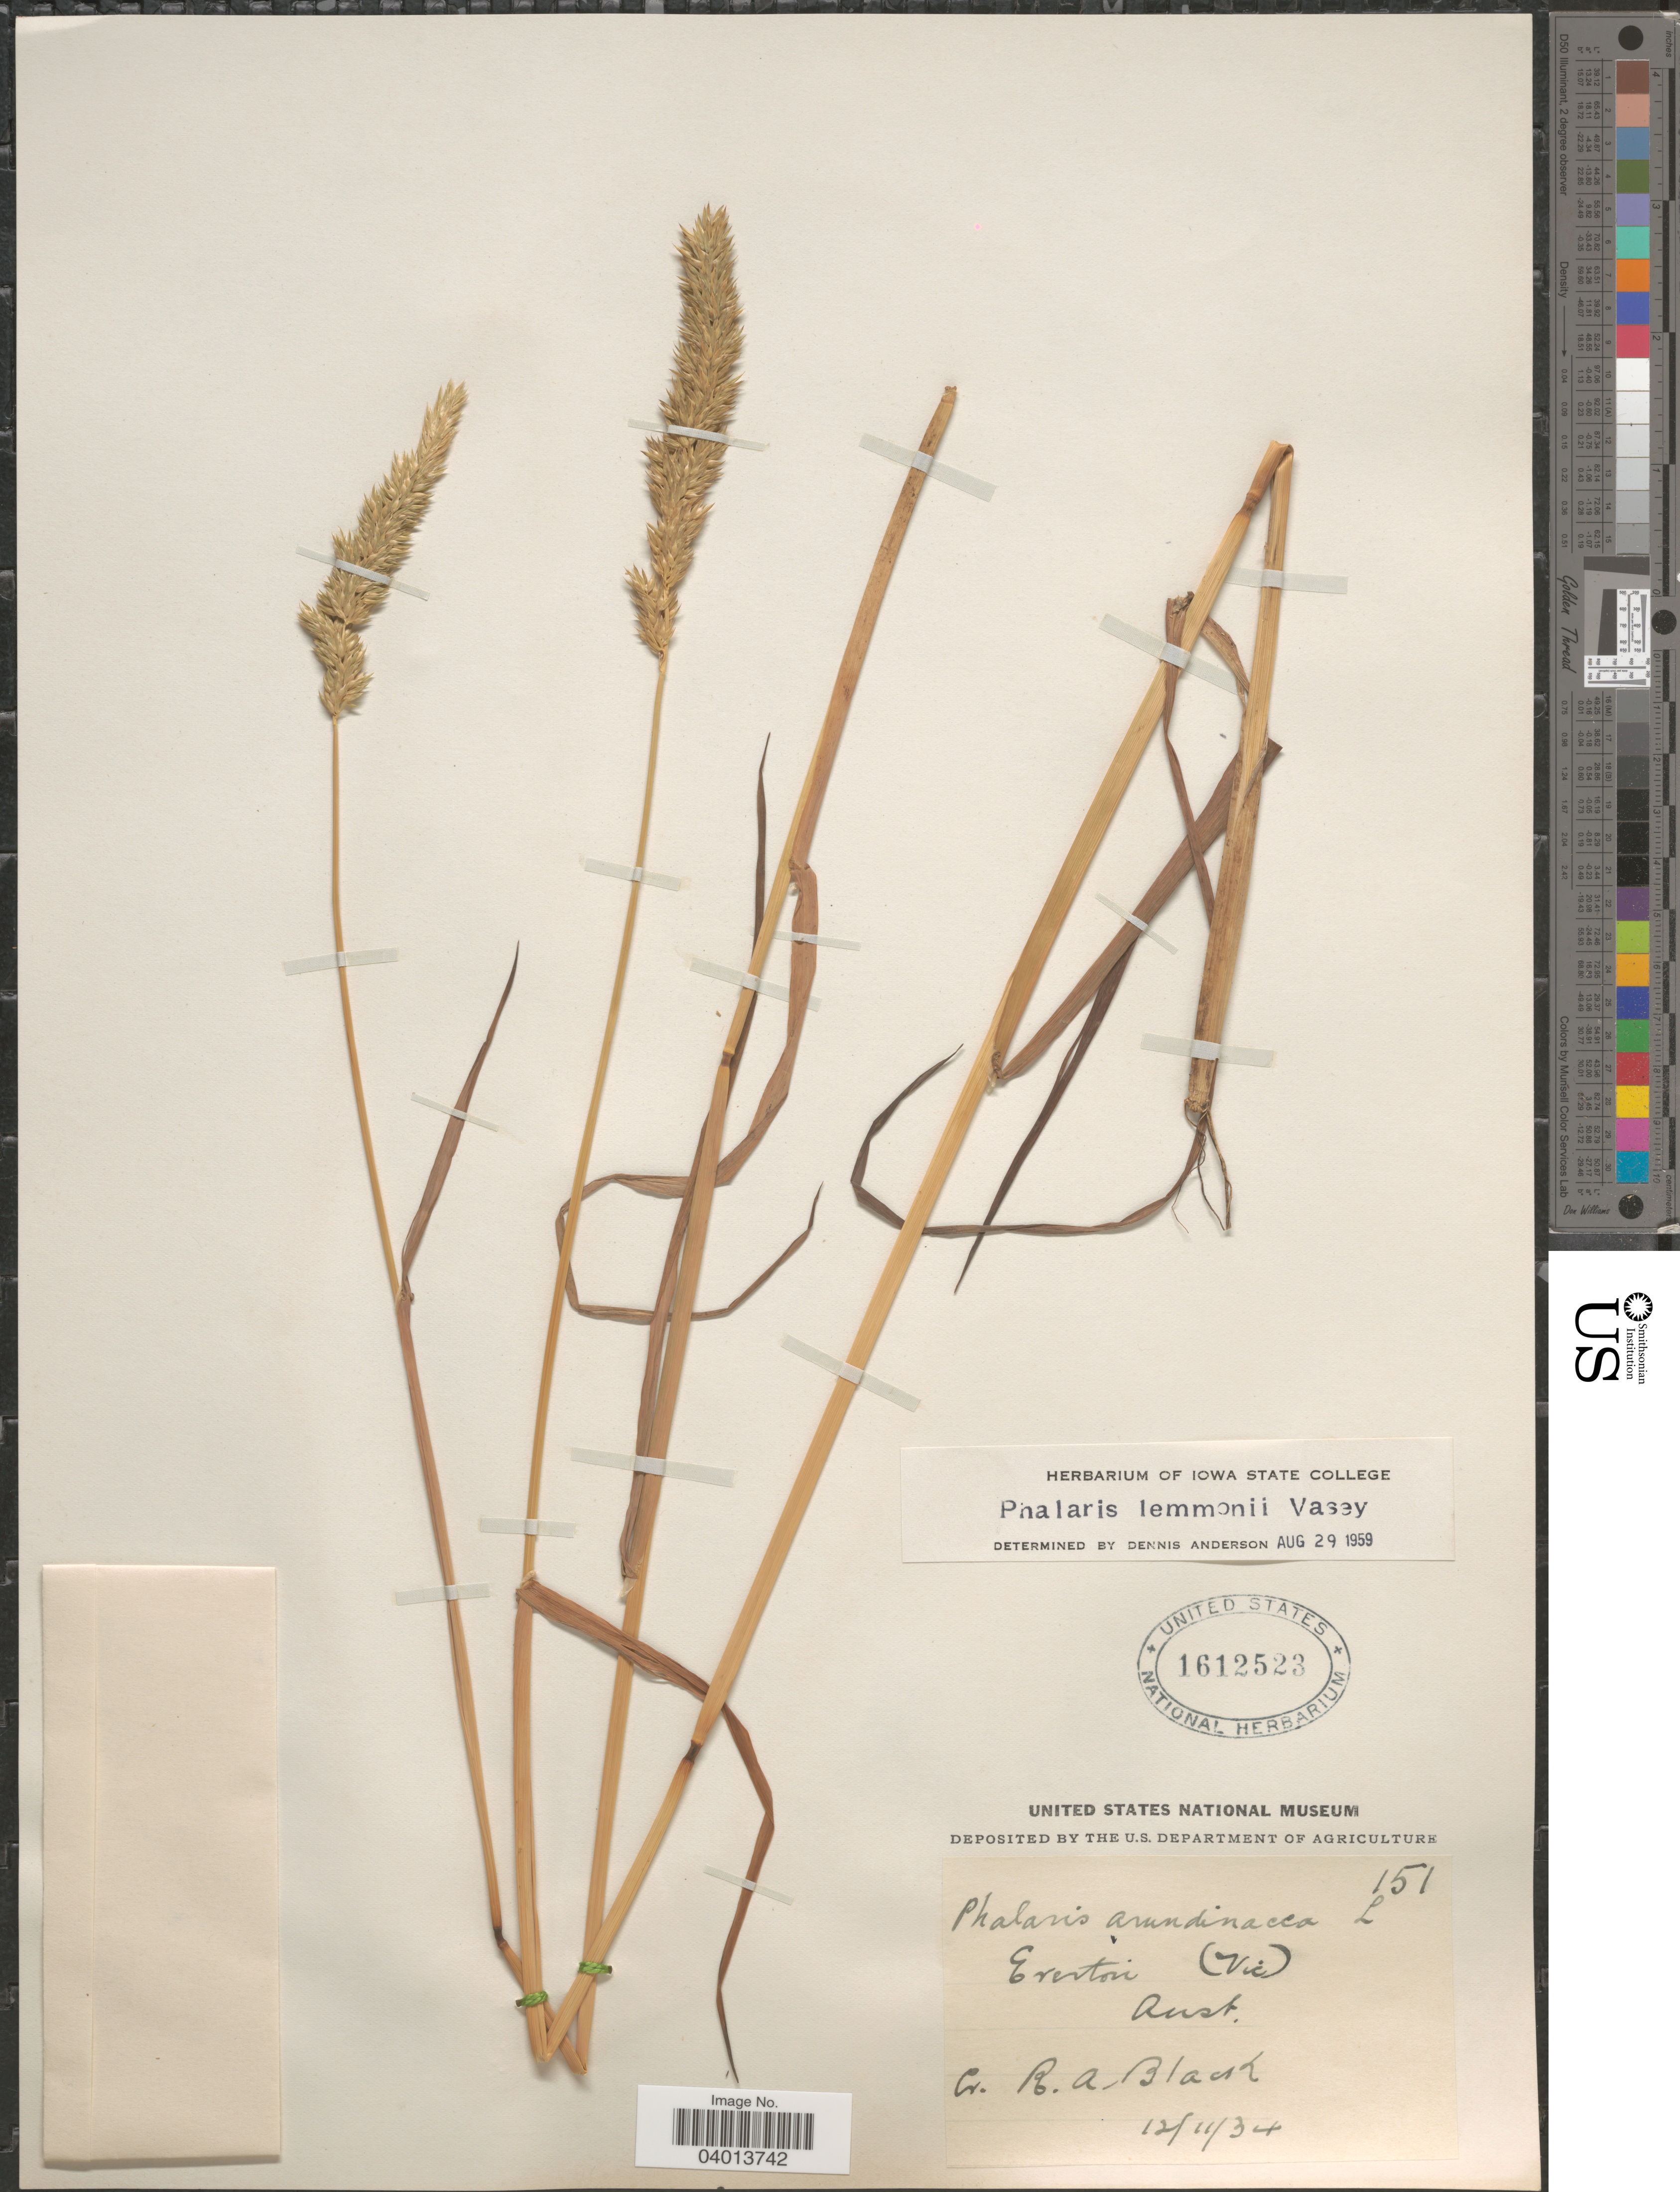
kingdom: Plantae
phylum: Tracheophyta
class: Liliopsida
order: Poales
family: Poaceae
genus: Phalaris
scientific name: Phalaris lemmonii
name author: Vasey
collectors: R. A. Black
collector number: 151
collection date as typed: Transcribed d/m/y: 12/2/34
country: Australia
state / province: Victoria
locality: Everton (Vic). Aust.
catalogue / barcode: US 1612523